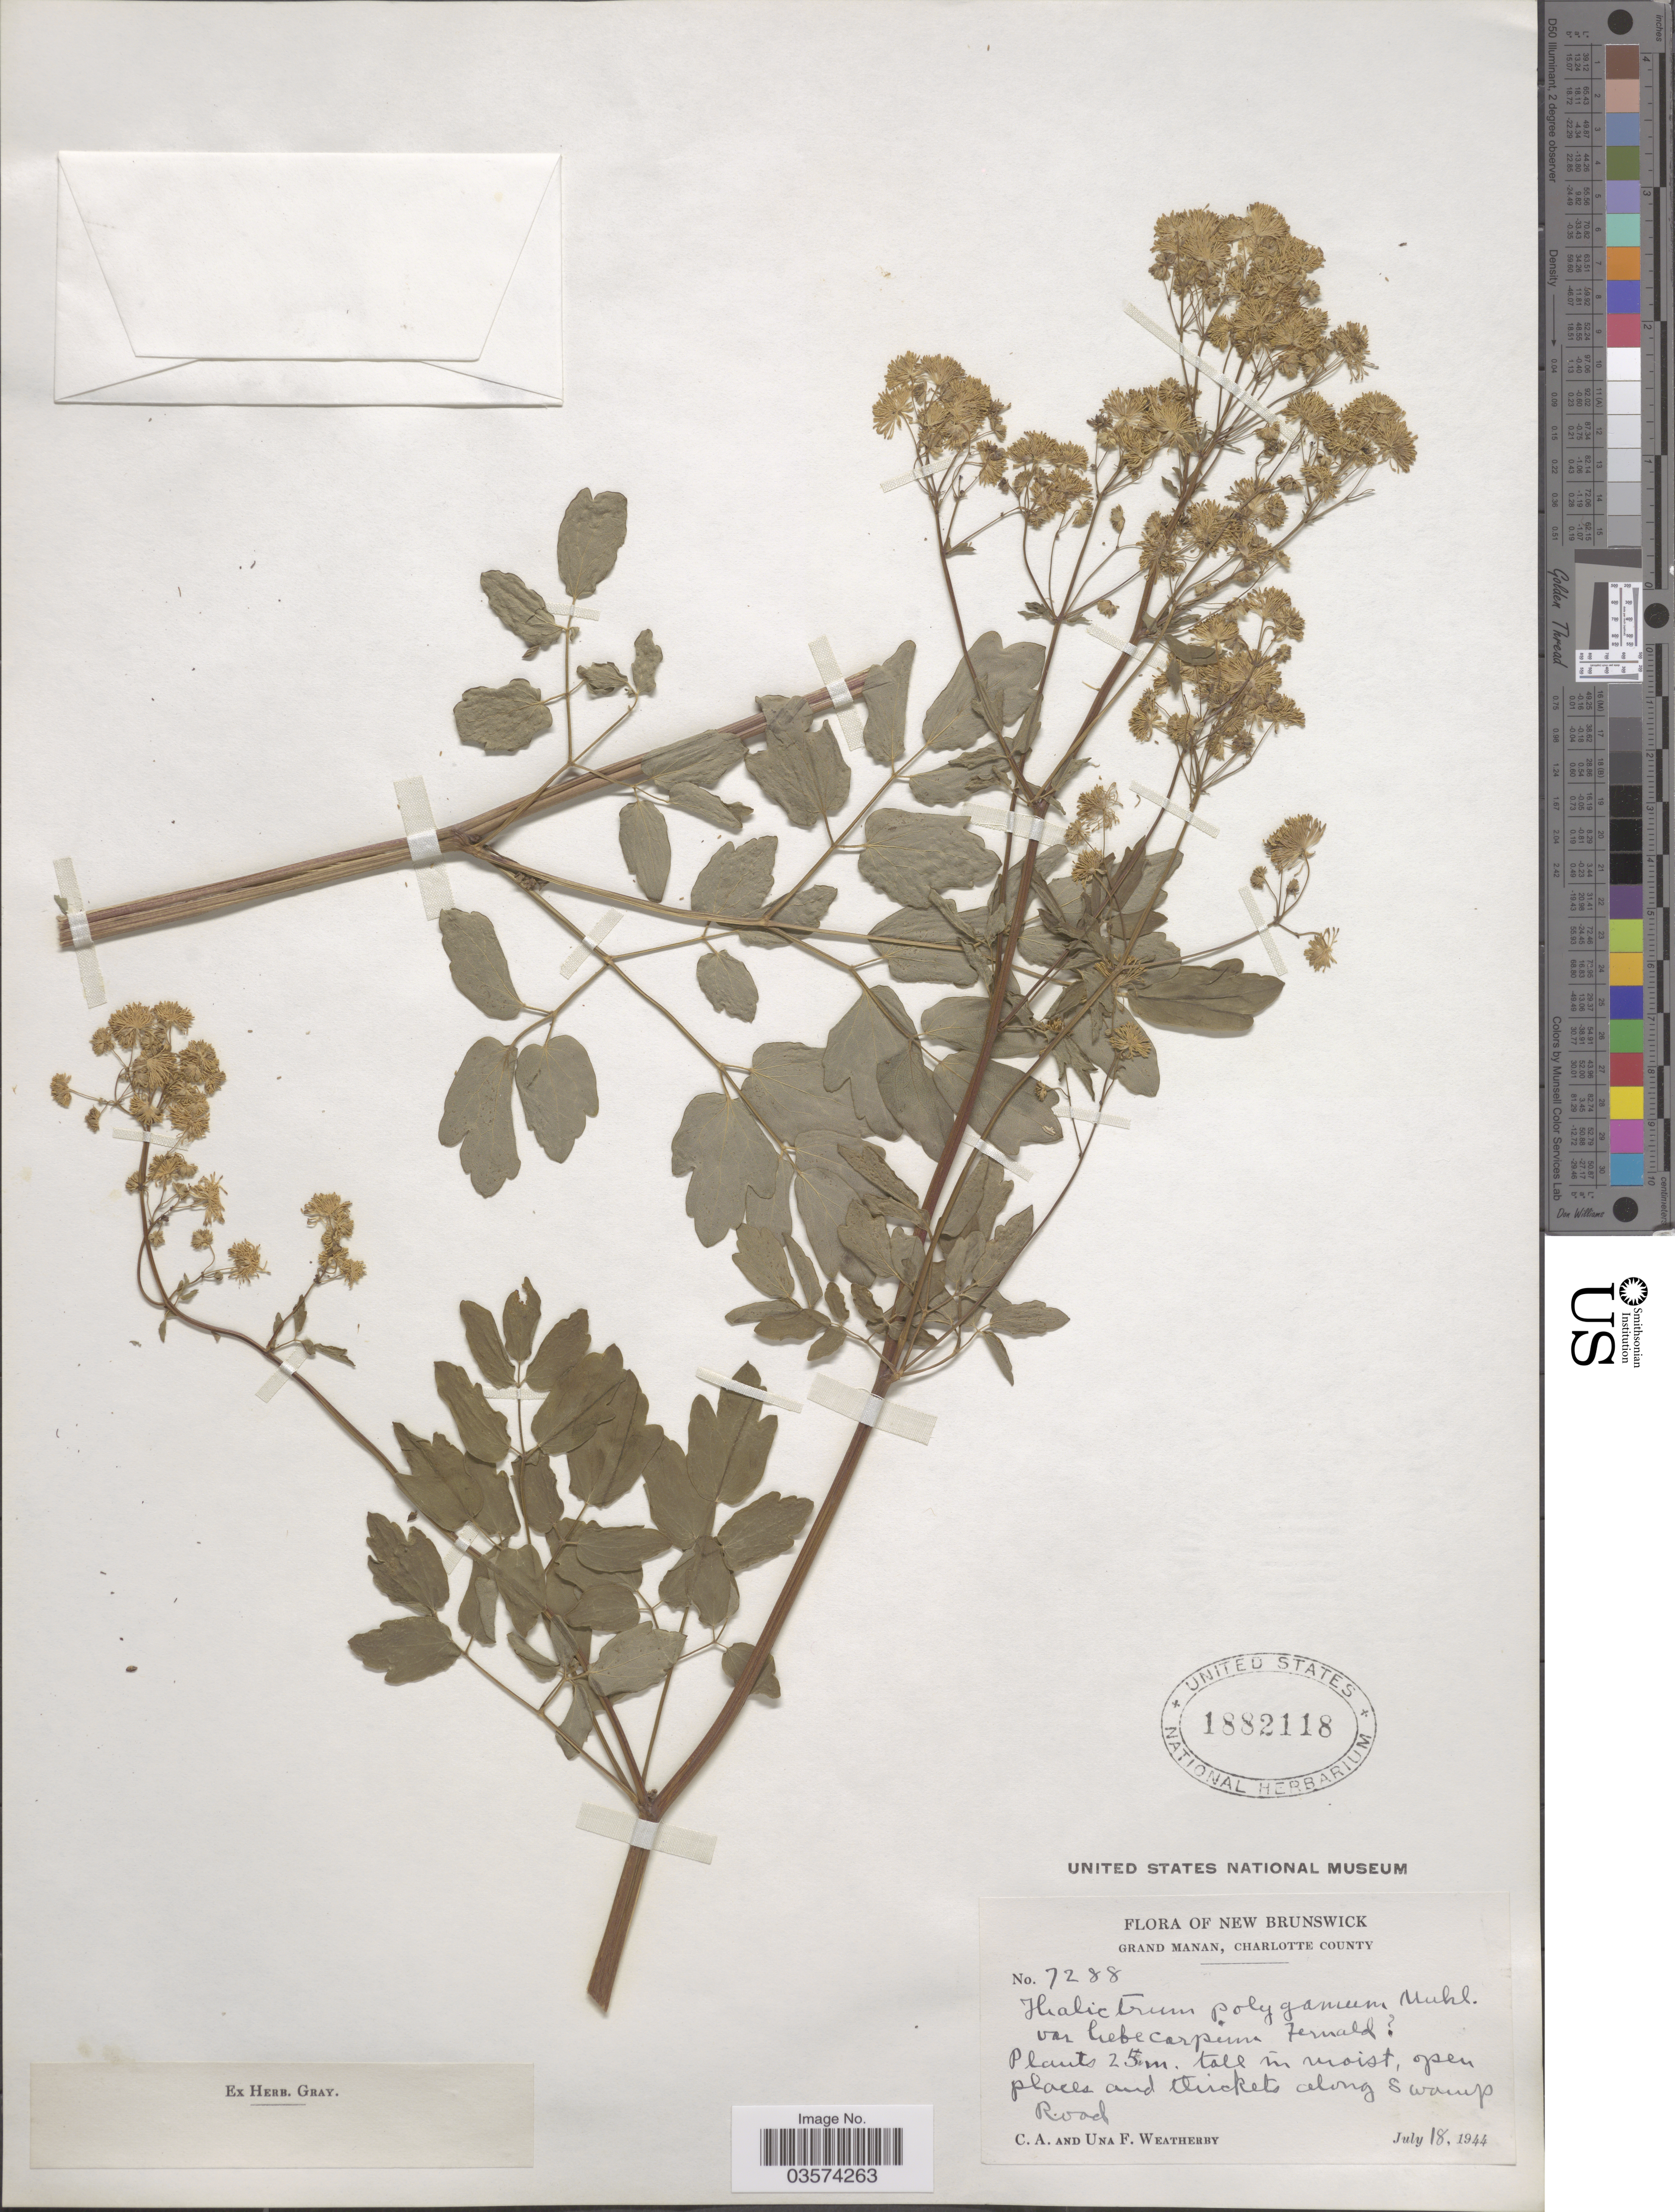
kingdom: Plantae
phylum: Tracheophyta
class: Magnoliopsida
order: Ranunculales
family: Ranunculaceae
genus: Thalictrum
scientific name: Thalictrum pubescens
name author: Pursh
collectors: C. A. Weatherby & U. Weatherby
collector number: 7288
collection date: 1944-07-18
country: Canada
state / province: New Brunswick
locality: Grand Manan, Charlotte County. Along Swamp Road.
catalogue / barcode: US 1882118